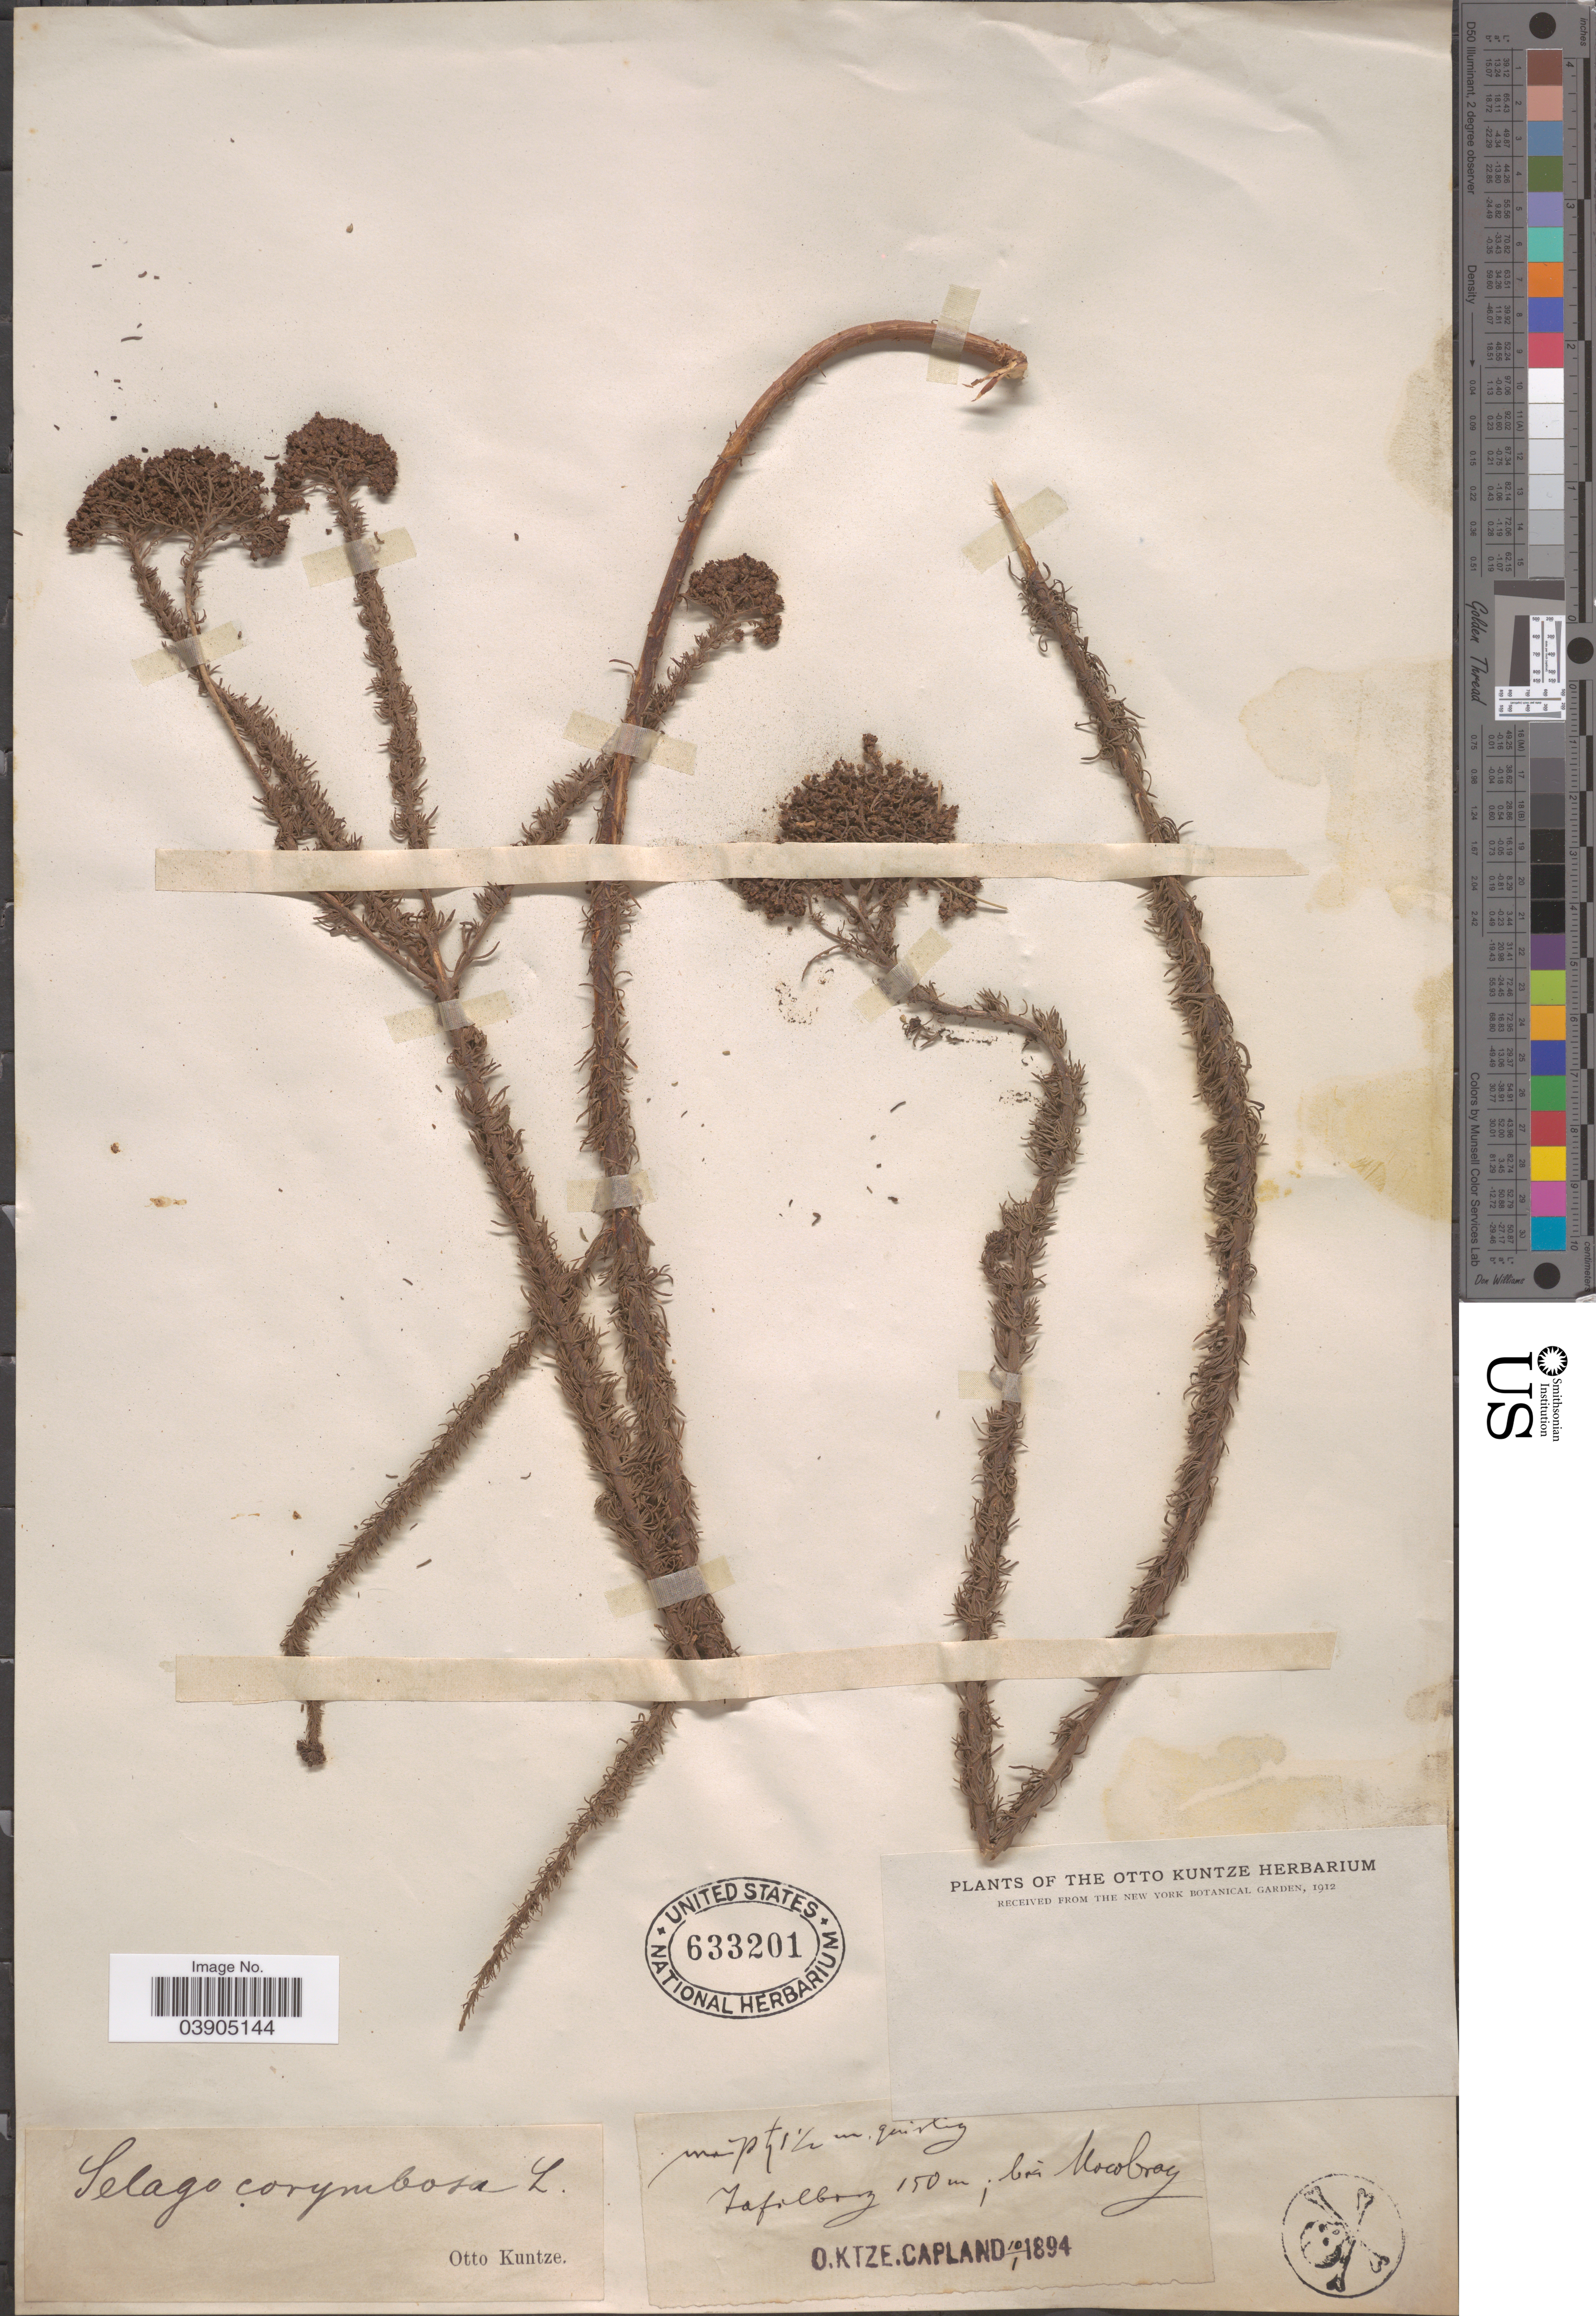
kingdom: Plantae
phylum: Tracheophyta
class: Magnoliopsida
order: Lamiales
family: Scrophulariaceae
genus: Selago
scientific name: Selago corymbosa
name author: L.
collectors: C.E.O. Kuntze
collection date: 1894-01-10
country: South Africa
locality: Tafelberg, bei Mowbray.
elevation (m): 150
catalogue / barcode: US 633201